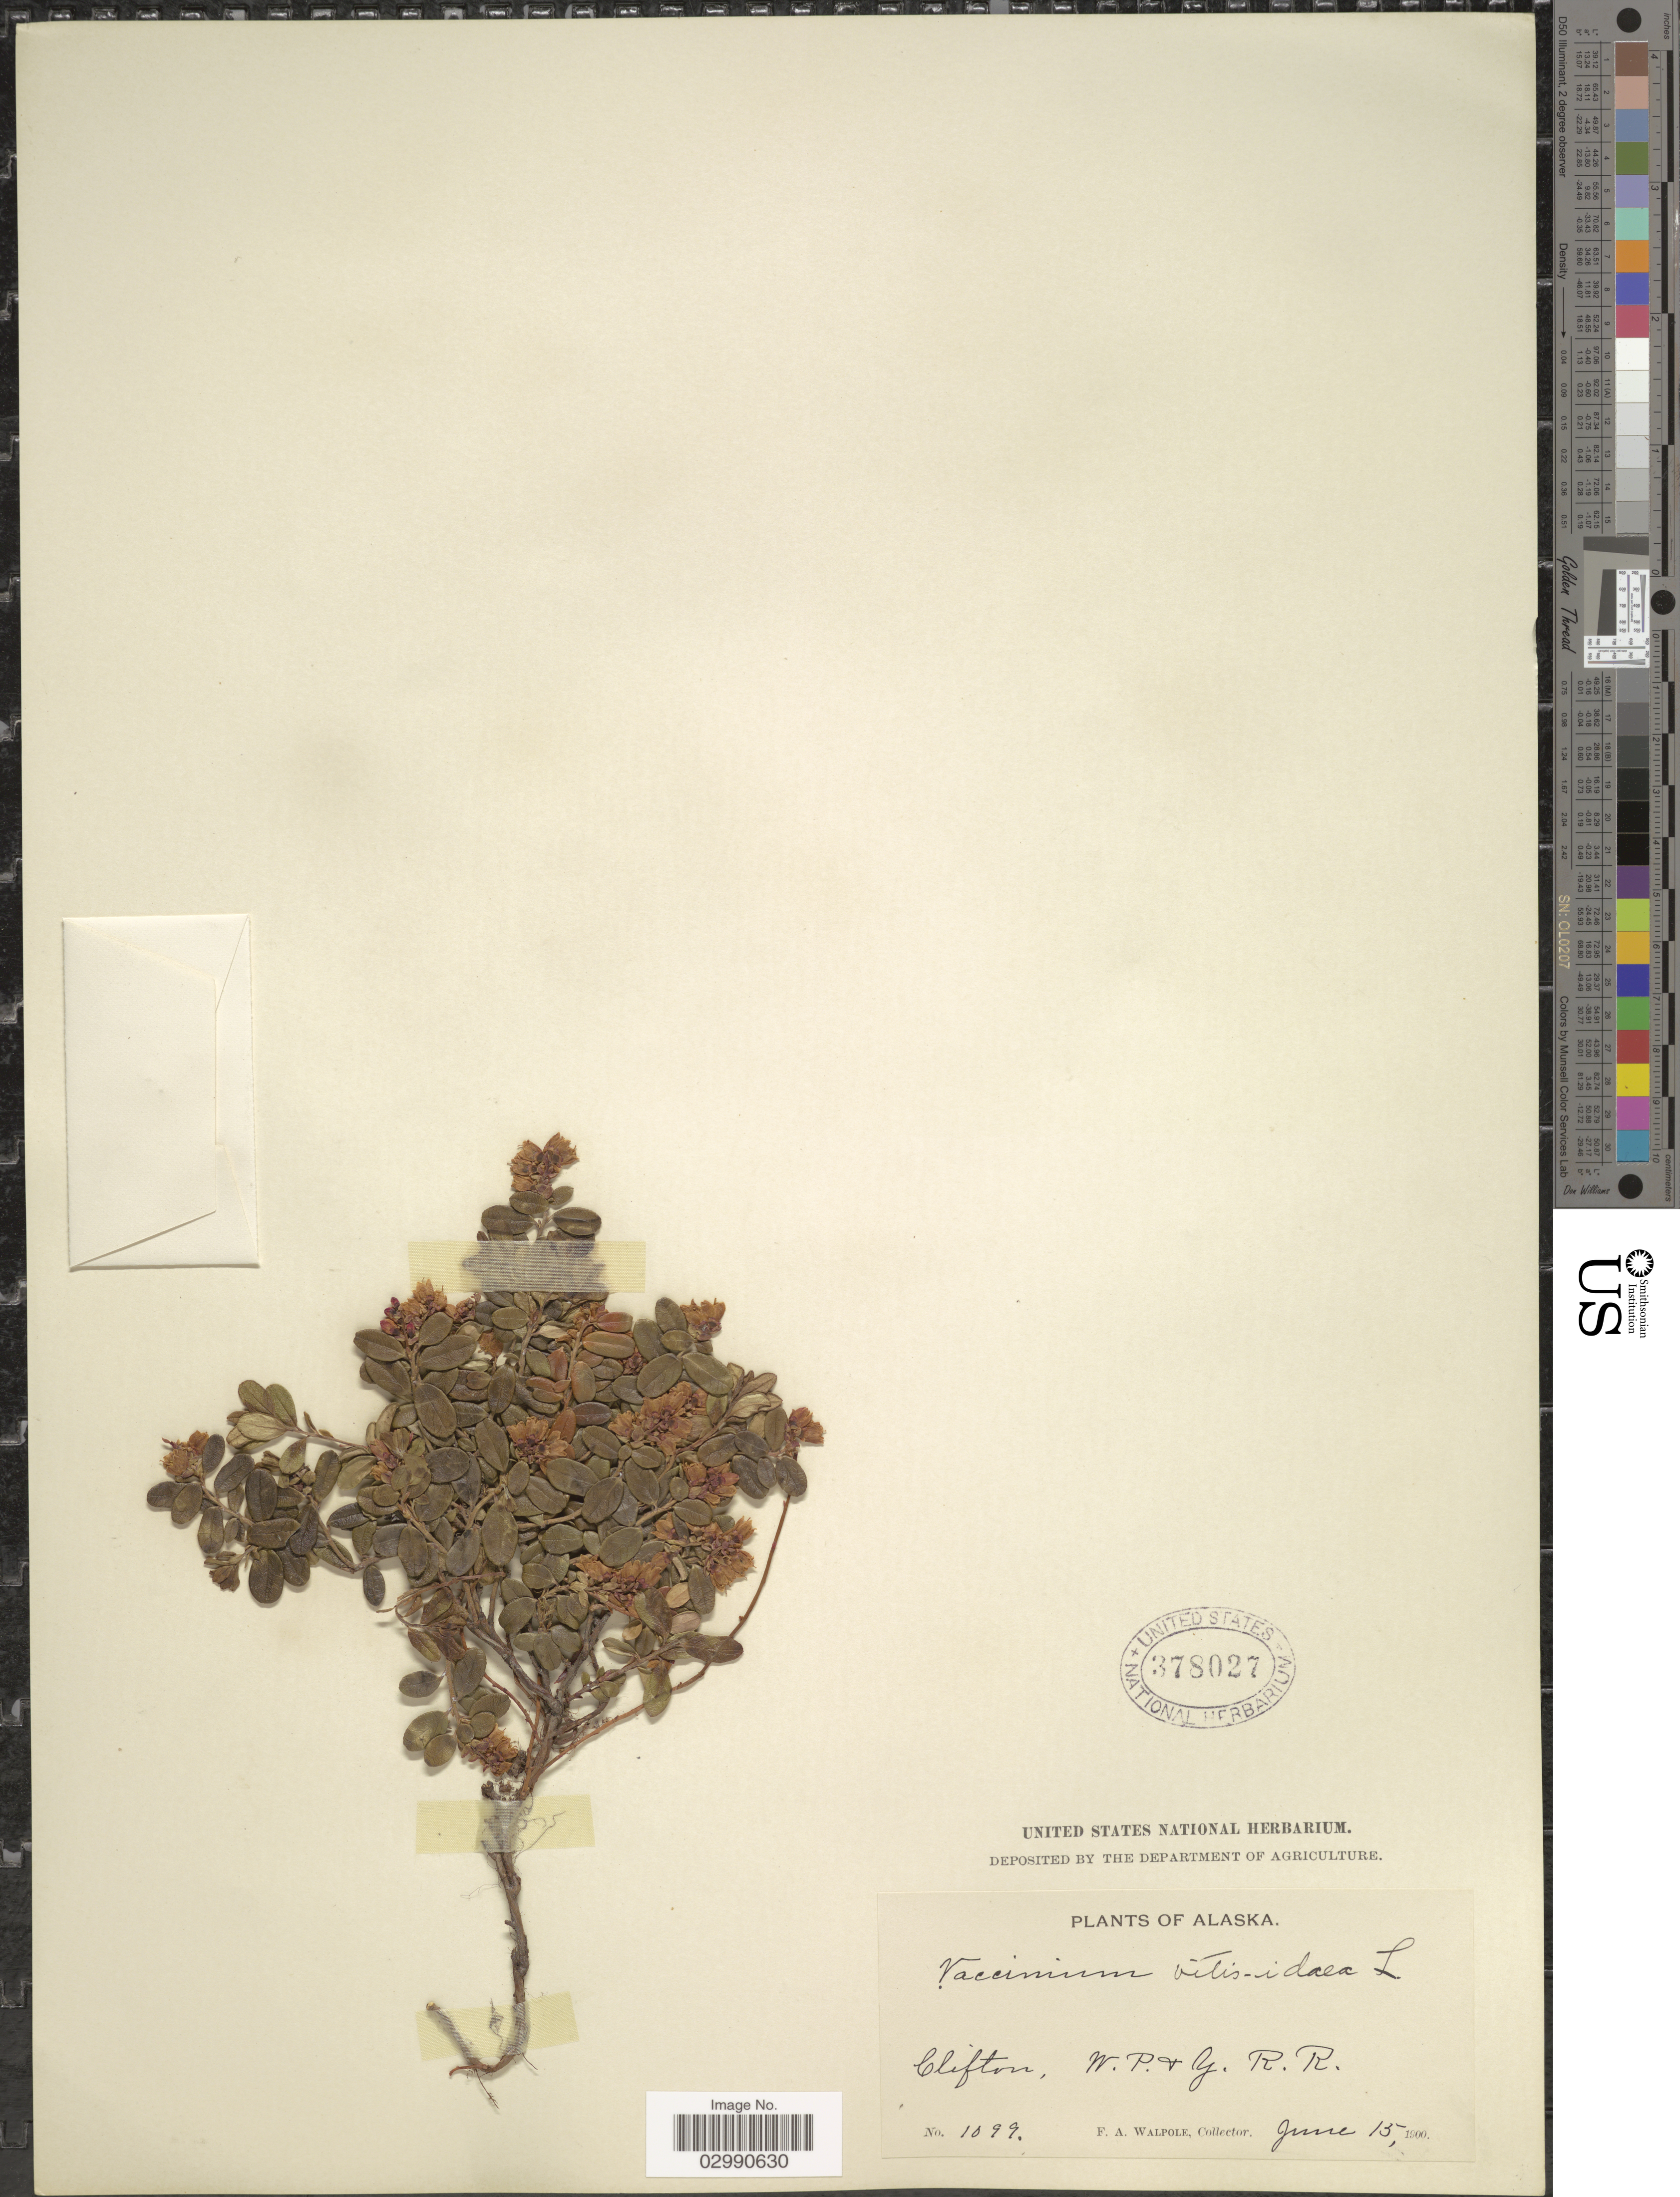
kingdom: Plantae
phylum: Tracheophyta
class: Magnoliopsida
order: Ericales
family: Ericaceae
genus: Vaccinium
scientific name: Vaccinium vitis-idaea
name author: L.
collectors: F. Walpole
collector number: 1099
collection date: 1900-06-15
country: United States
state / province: Alaska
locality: Clifton, W.P. & Y.R.R.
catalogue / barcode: US 378027